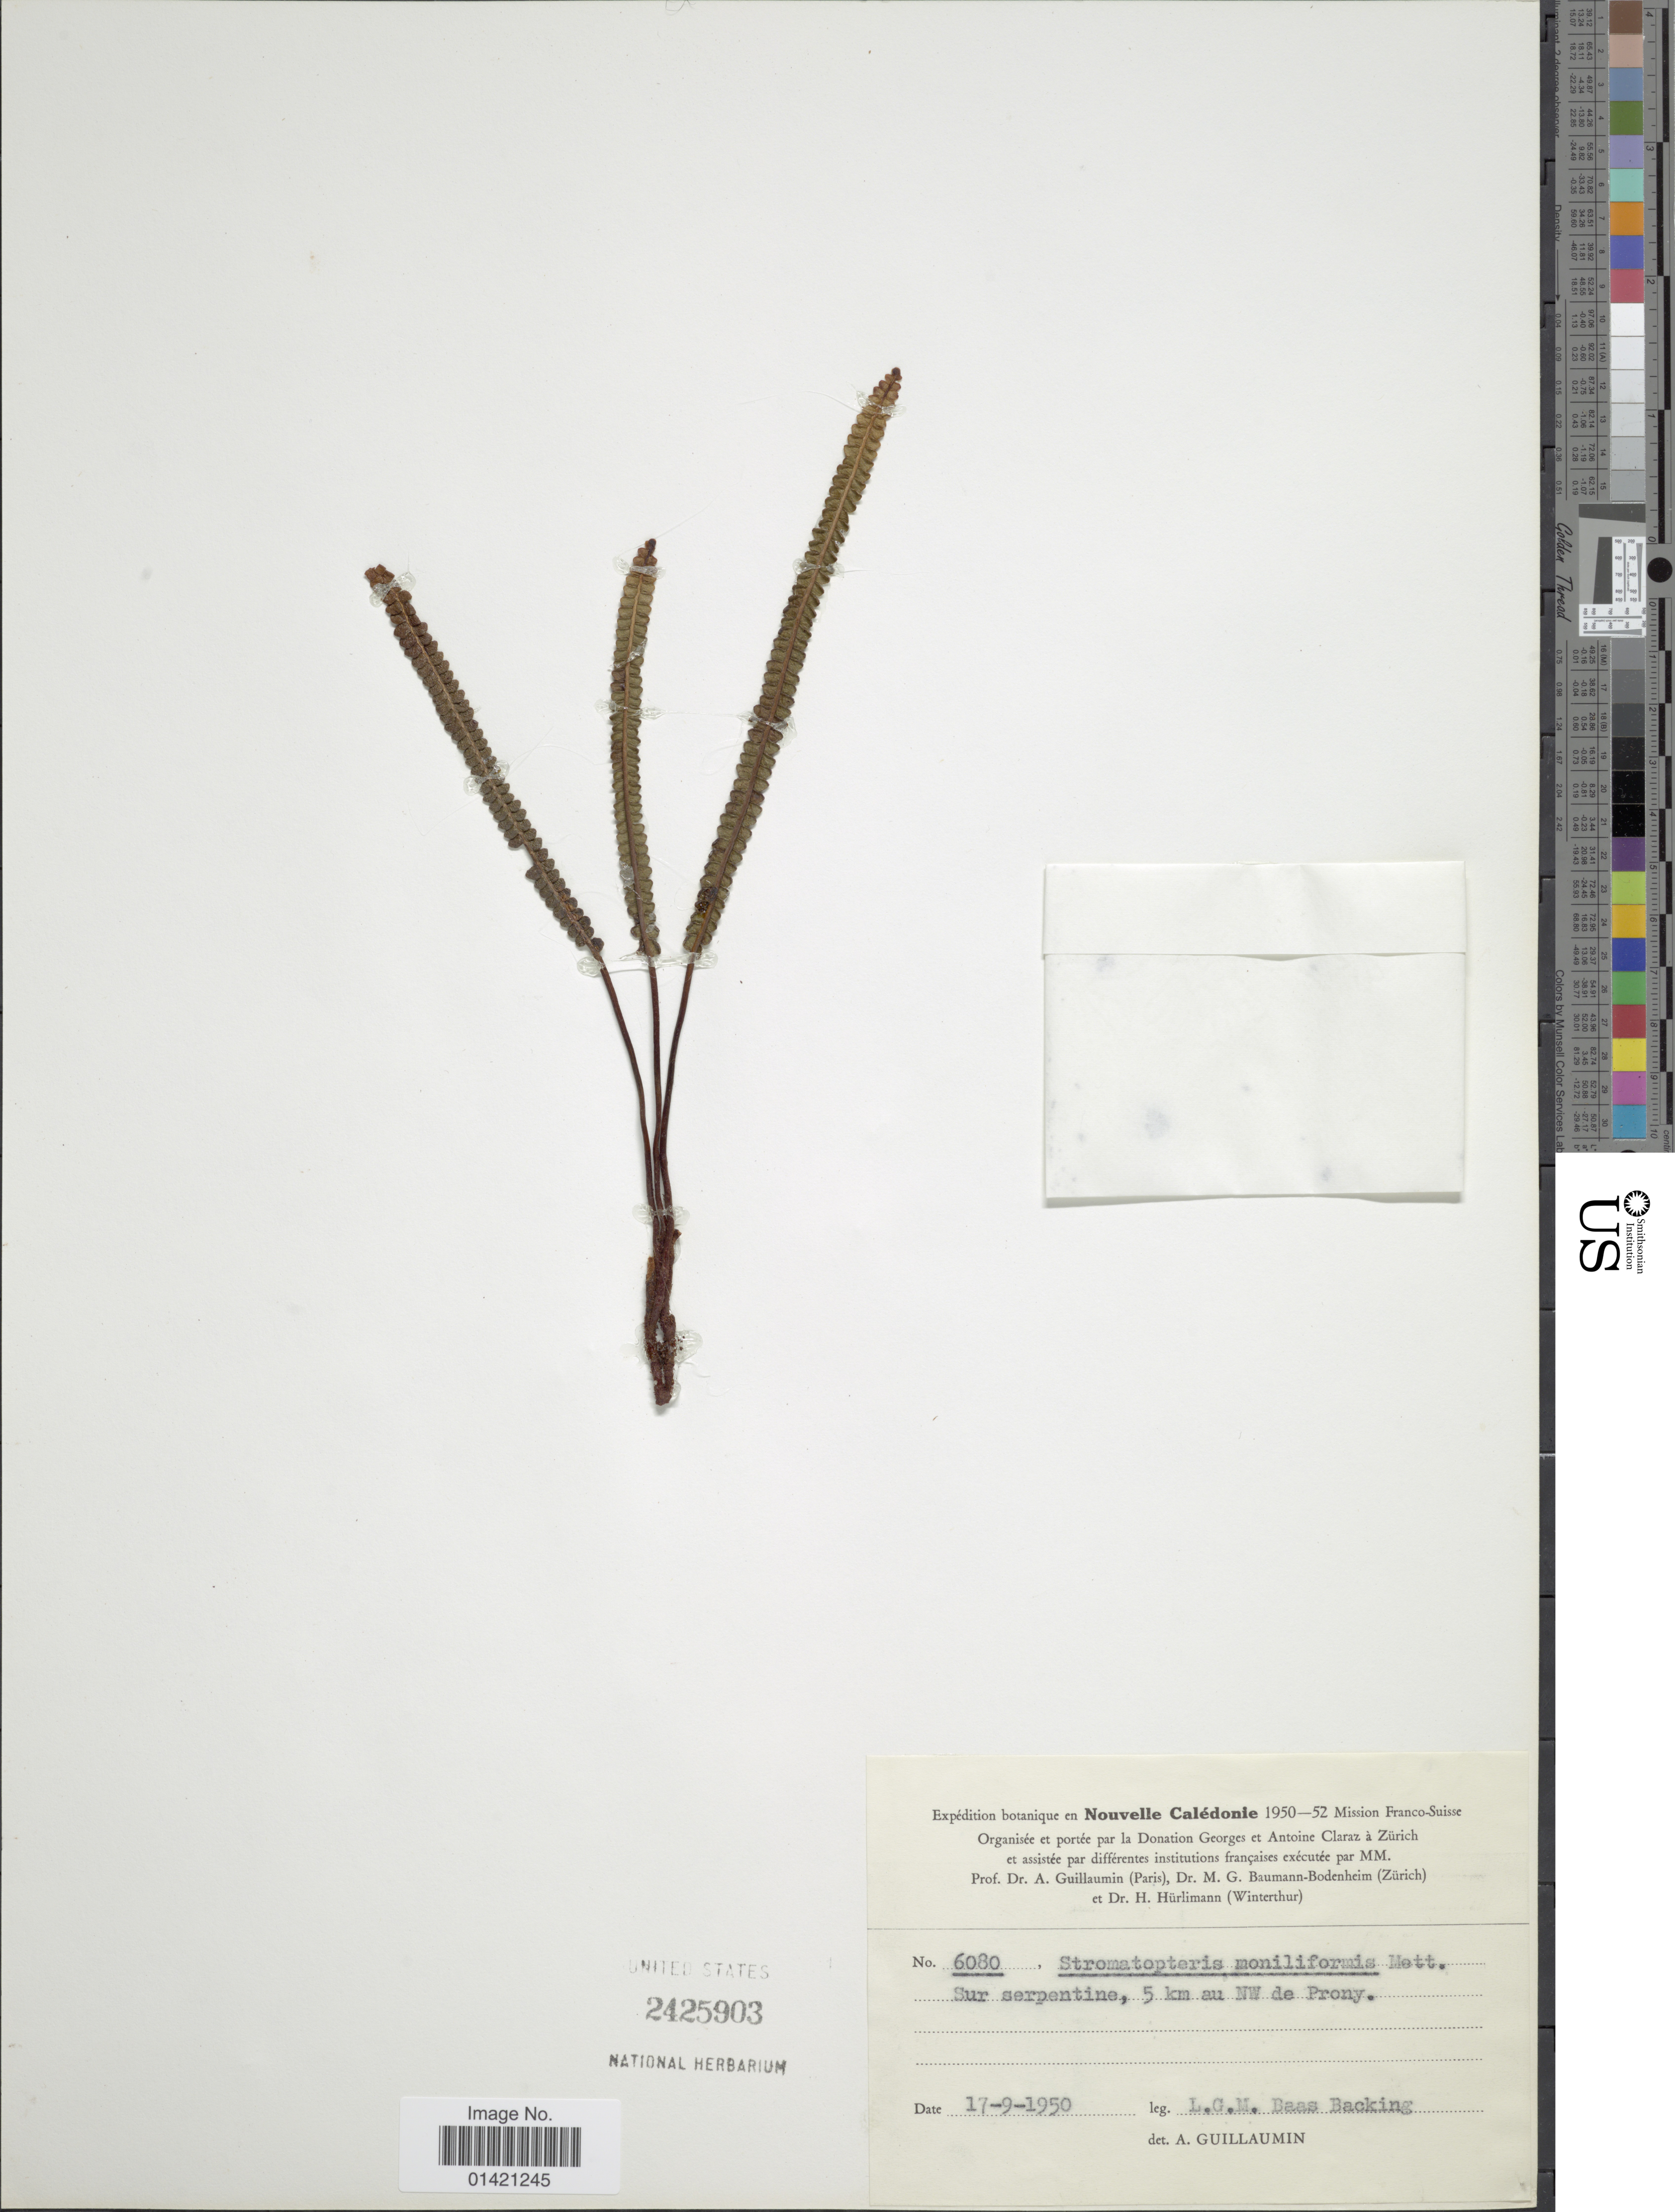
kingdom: Plantae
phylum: Tracheophyta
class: Polypodiopsida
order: Gleicheniales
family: Gleicheniaceae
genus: Stromatopteris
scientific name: Stromatopteris moniliformis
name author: Mett.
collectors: L. Baas Becking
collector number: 6080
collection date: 1950-09-17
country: New Caledonia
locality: Nouvelle Caledonie. Sur serpentine, 5 km au NW de Prony.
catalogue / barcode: US 2425903